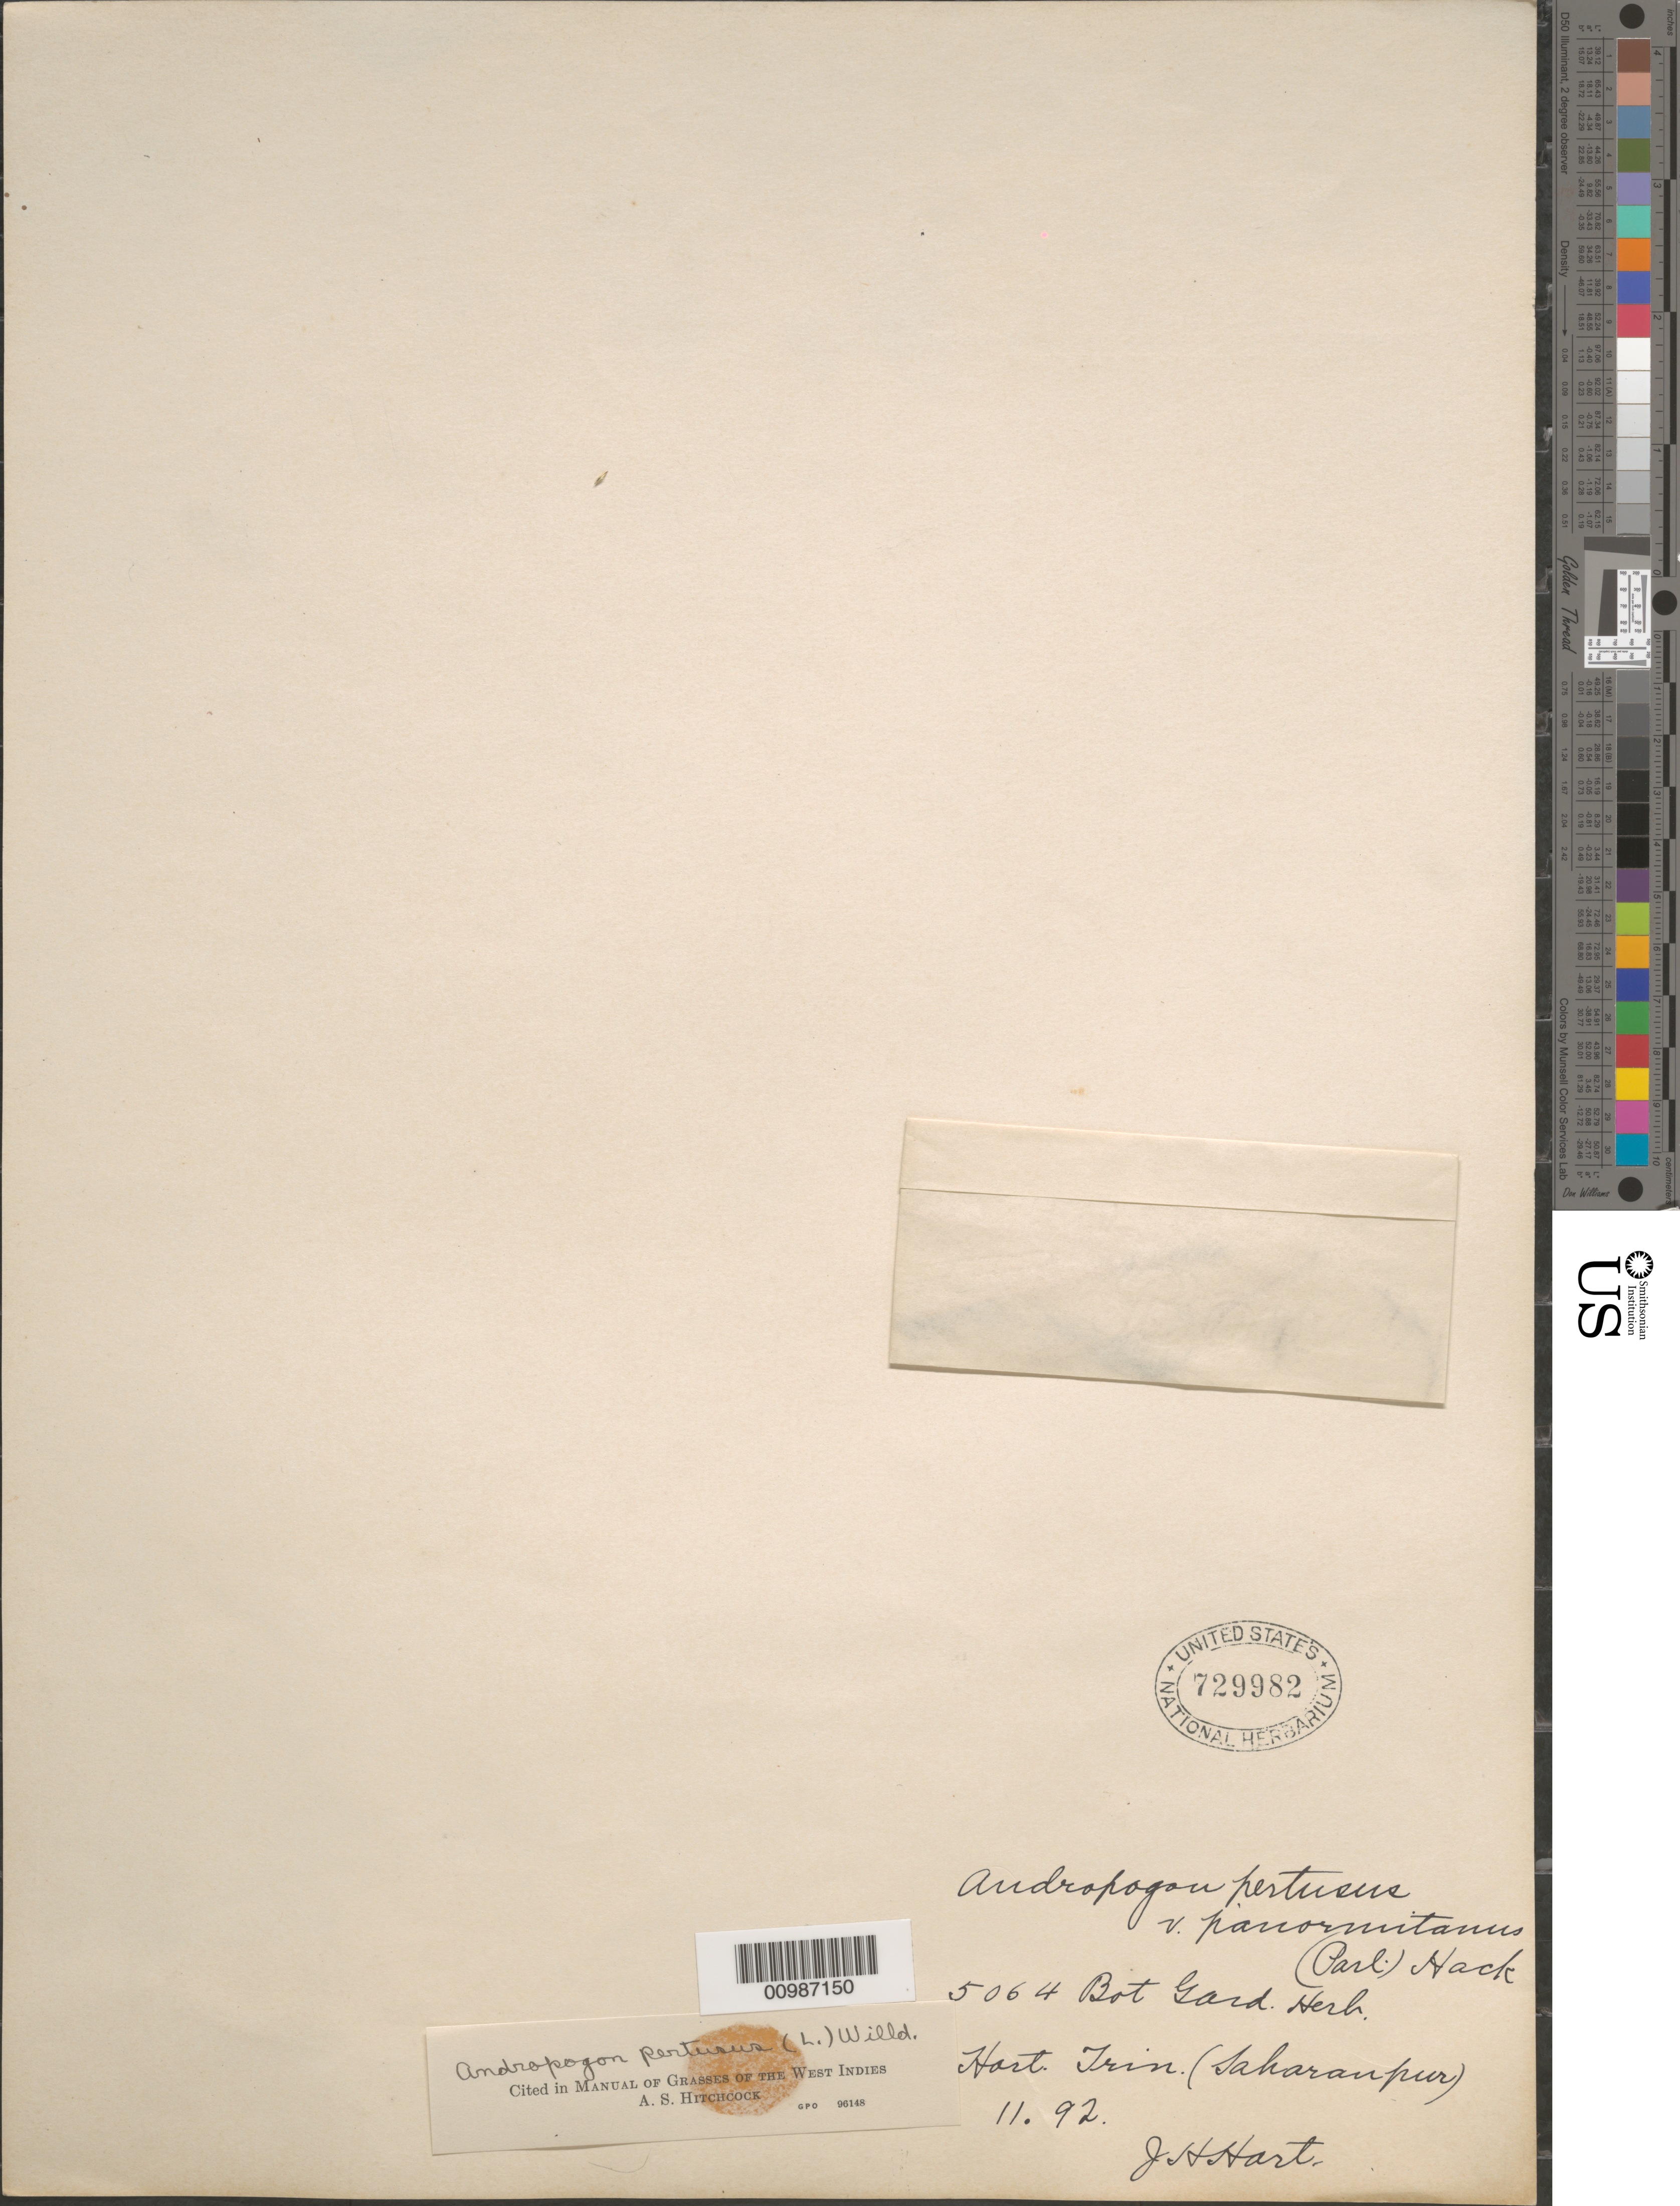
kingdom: Plantae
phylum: Tracheophyta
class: Liliopsida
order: Poales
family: Poaceae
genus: Andropogon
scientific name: Andropogon pertusus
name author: (L.) Willd.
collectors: J. H. Hart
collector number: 5064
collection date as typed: Nov 1892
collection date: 1892-11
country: Trinidad and Tobago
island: Trinidad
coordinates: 0 N, 0 E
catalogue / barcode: US 729982